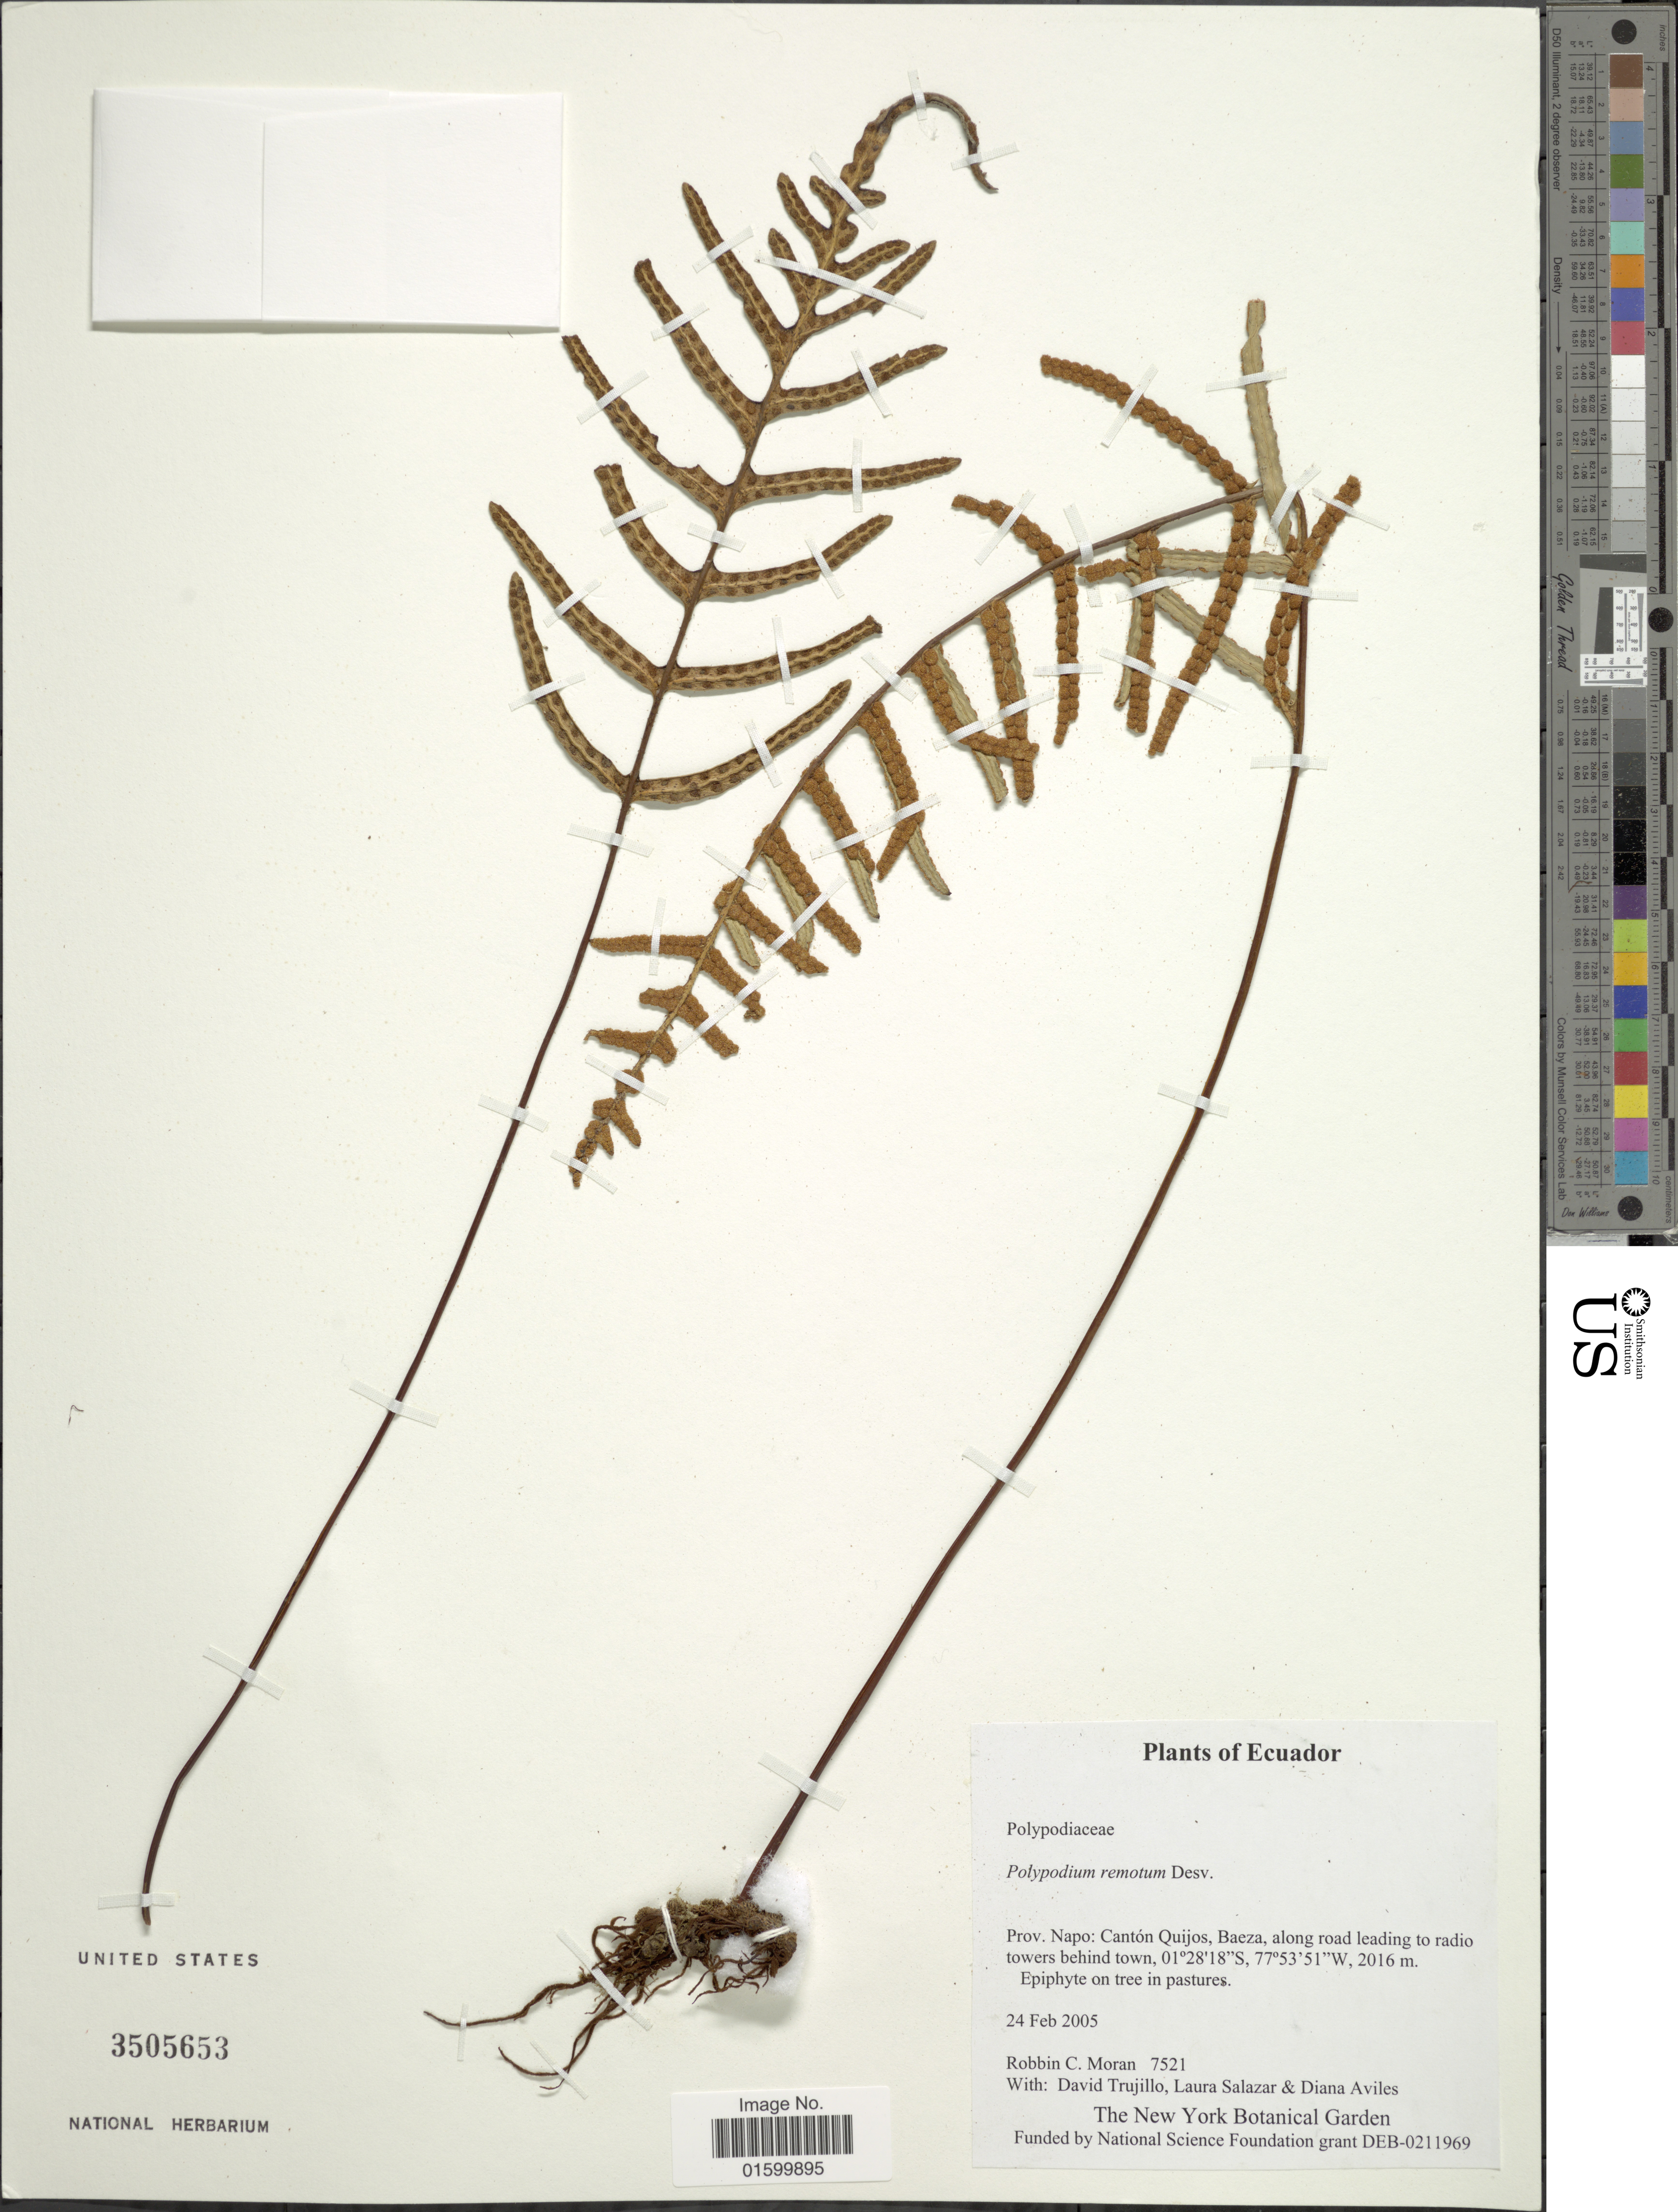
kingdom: Plantae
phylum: Tracheophyta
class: Polypodiopsida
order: Polypodiales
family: Polypodiaceae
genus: Pleopeltis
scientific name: Pleopeltis remota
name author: (Desv.) A.R. Sm.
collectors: R. C. Moran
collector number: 7521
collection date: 2005-02-24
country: Ecuador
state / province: Napo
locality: Prov. Napo: Canton Quijos, Baeza, along road leading to radio towers behind town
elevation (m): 2016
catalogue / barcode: US 3505653